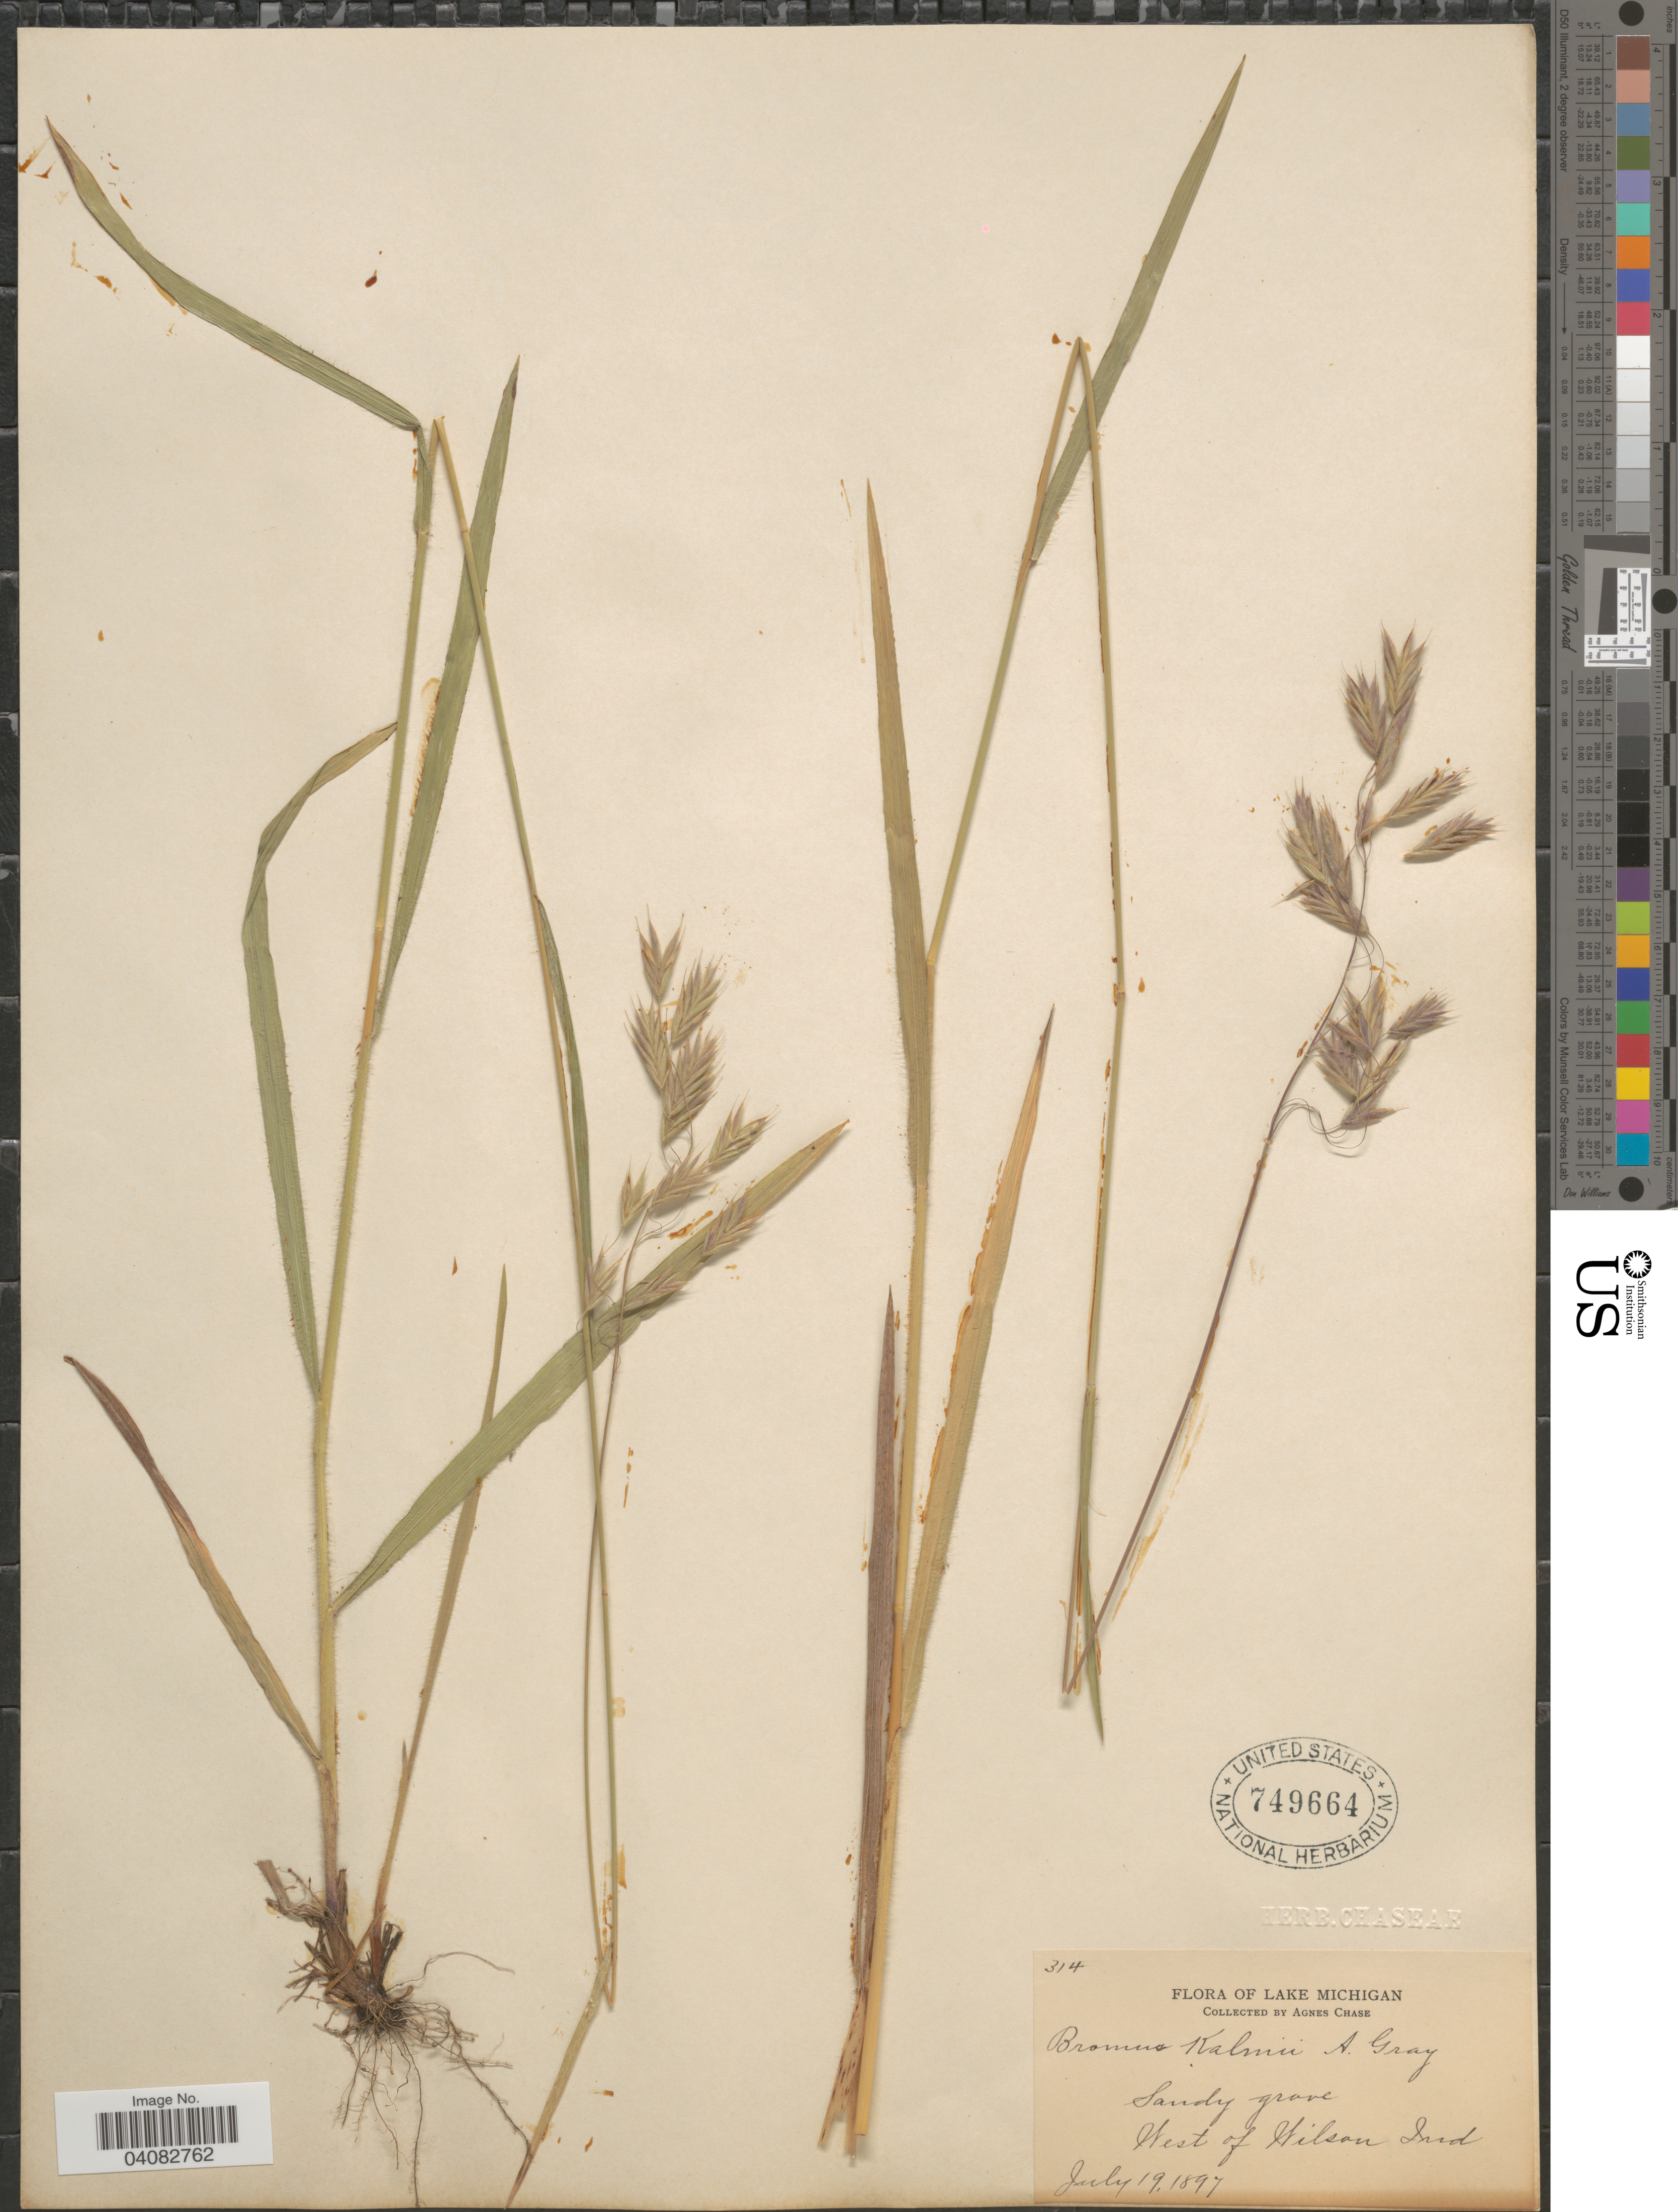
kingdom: Plantae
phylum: Tracheophyta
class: Liliopsida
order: Poales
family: Poaceae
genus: Bromus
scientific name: Bromus kalmii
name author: A. Gray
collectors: A. Chase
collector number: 314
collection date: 1897-07-19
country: United States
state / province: Indiana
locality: Lake Michigan. Sandy grove. West of Wilson.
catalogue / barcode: US 749664